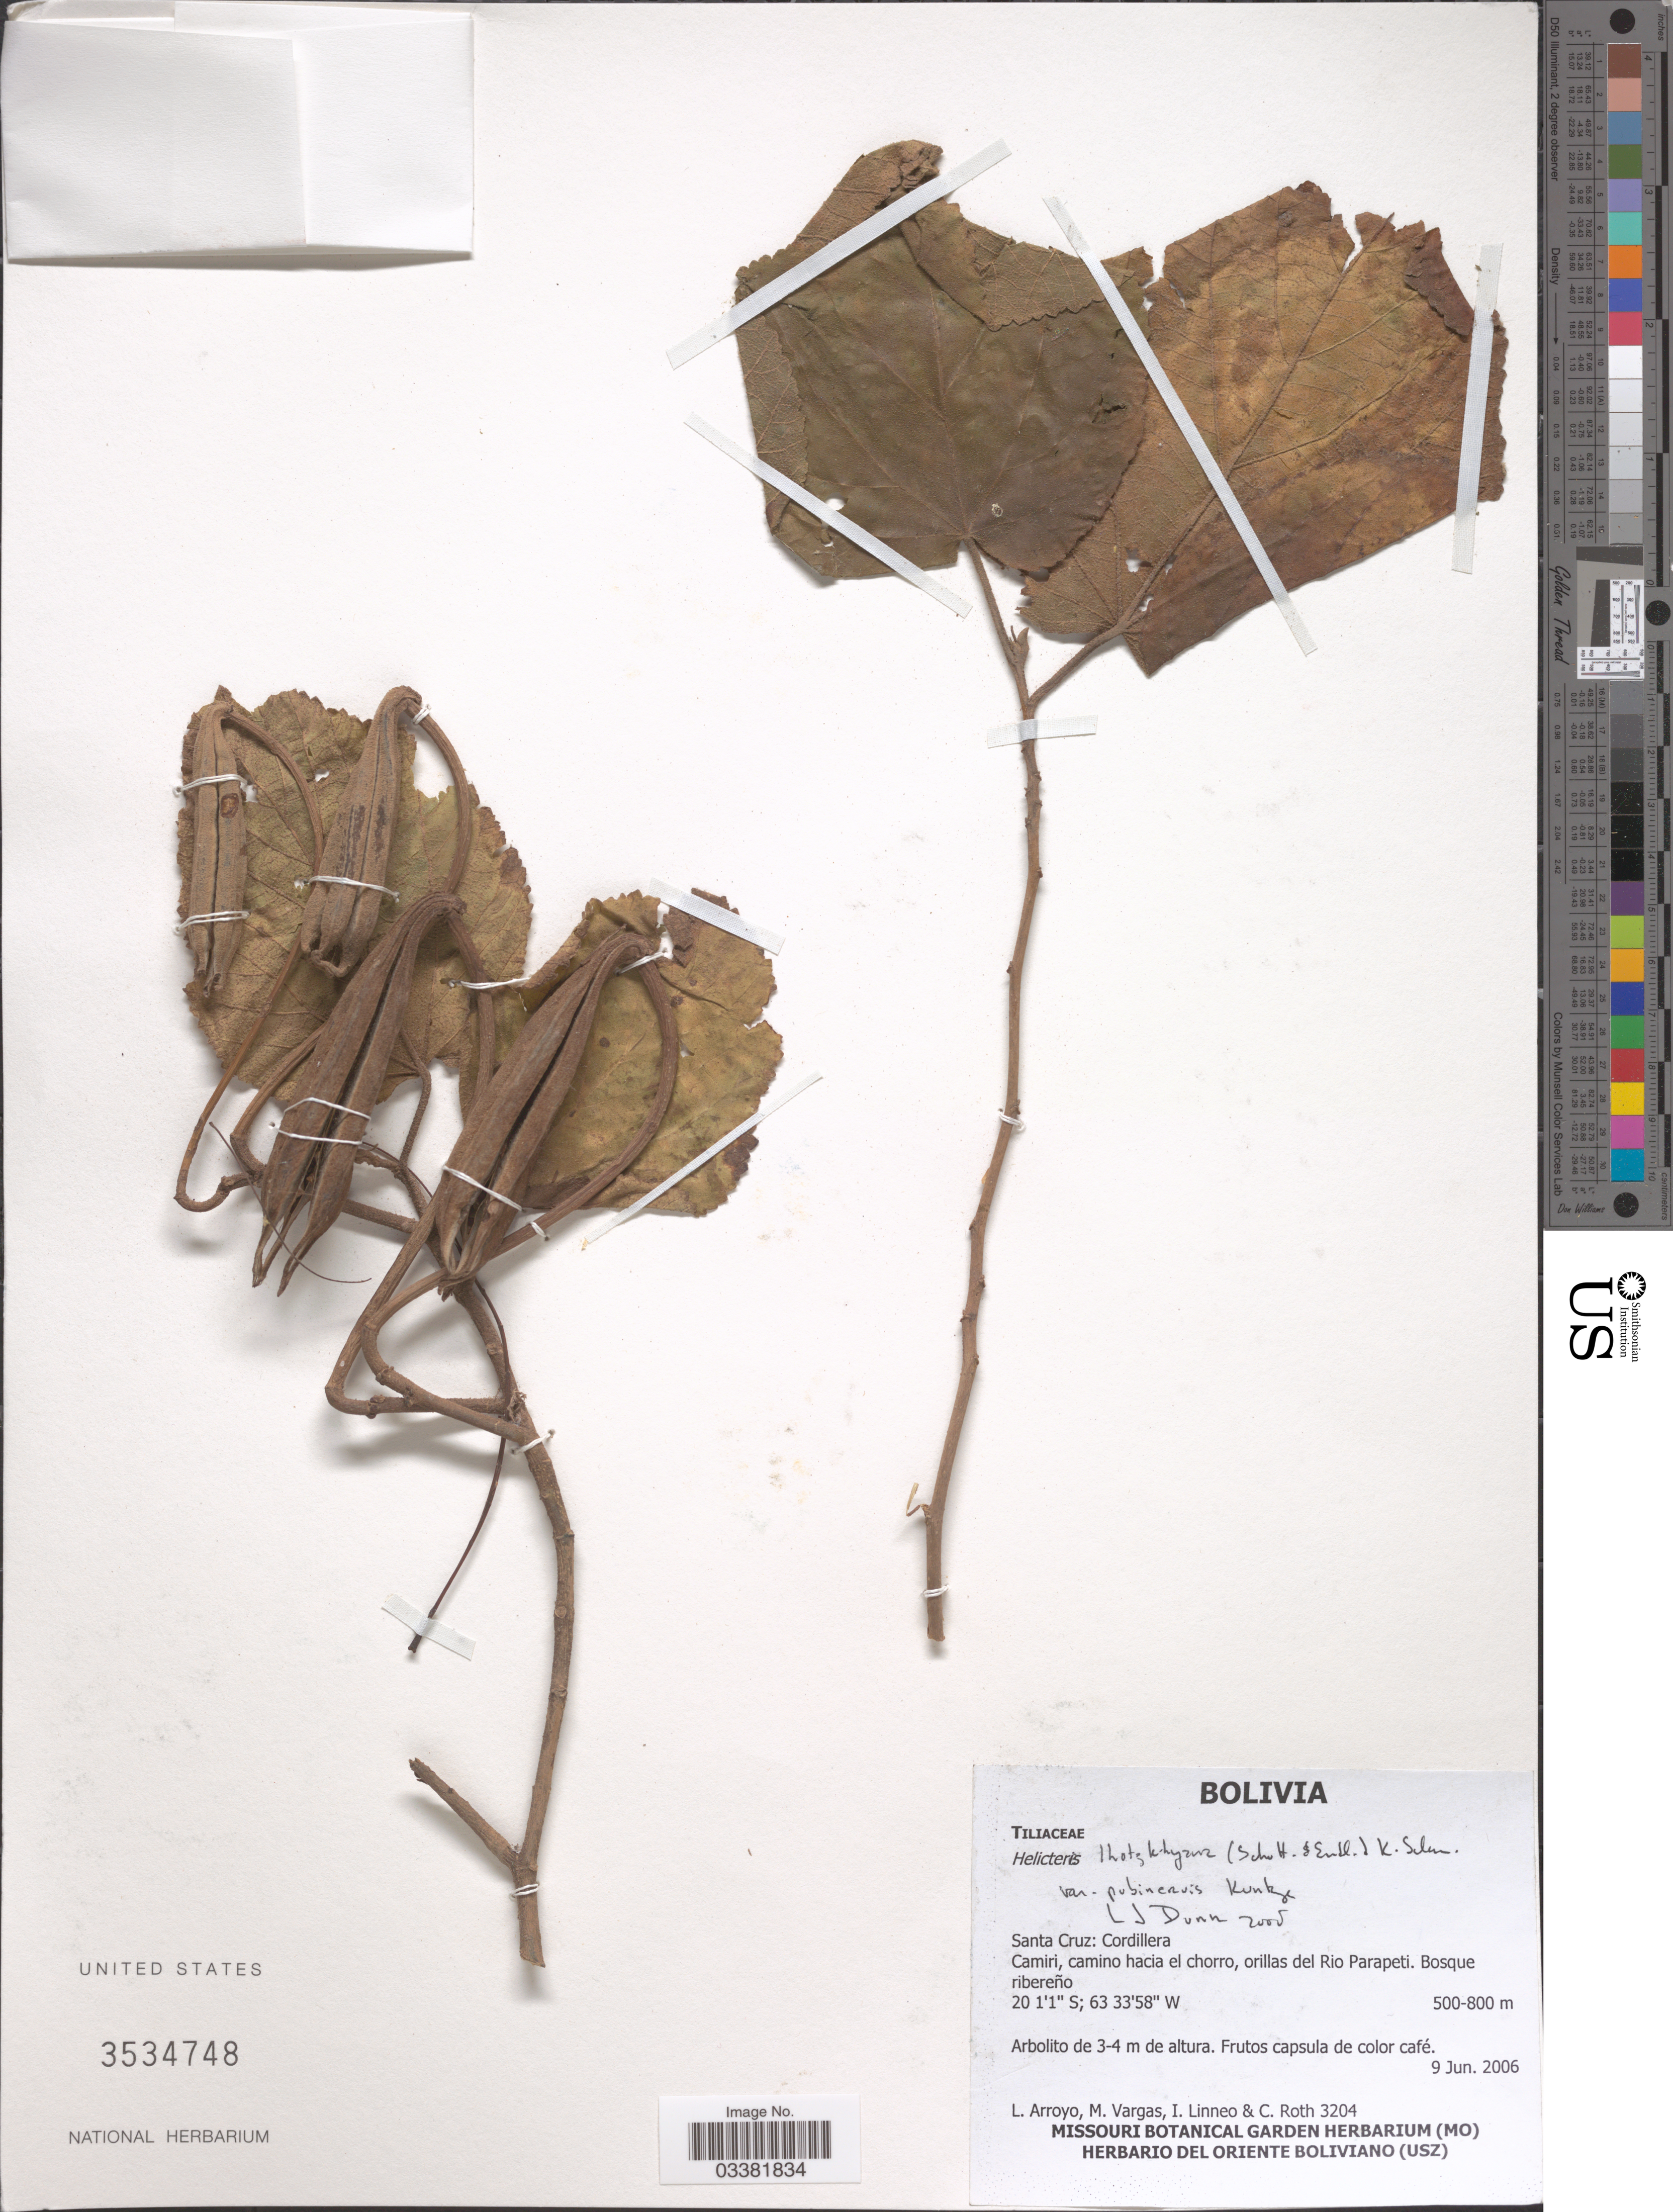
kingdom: Plantae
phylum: Tracheophyta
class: Magnoliopsida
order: Malvales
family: Malvaceae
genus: Helicteres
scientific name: Helicteres lhotzkyana var. pubinervis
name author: Kuntze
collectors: L. Arroyo, M. Vargas, I. Linneo & C. Roth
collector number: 3204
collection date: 2006-06-09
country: Bolivia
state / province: Santa Cruz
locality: Cordillera. Camiri, camino hacia el chorro, orillas del Rio Parapeti.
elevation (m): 500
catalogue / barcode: US 3534748